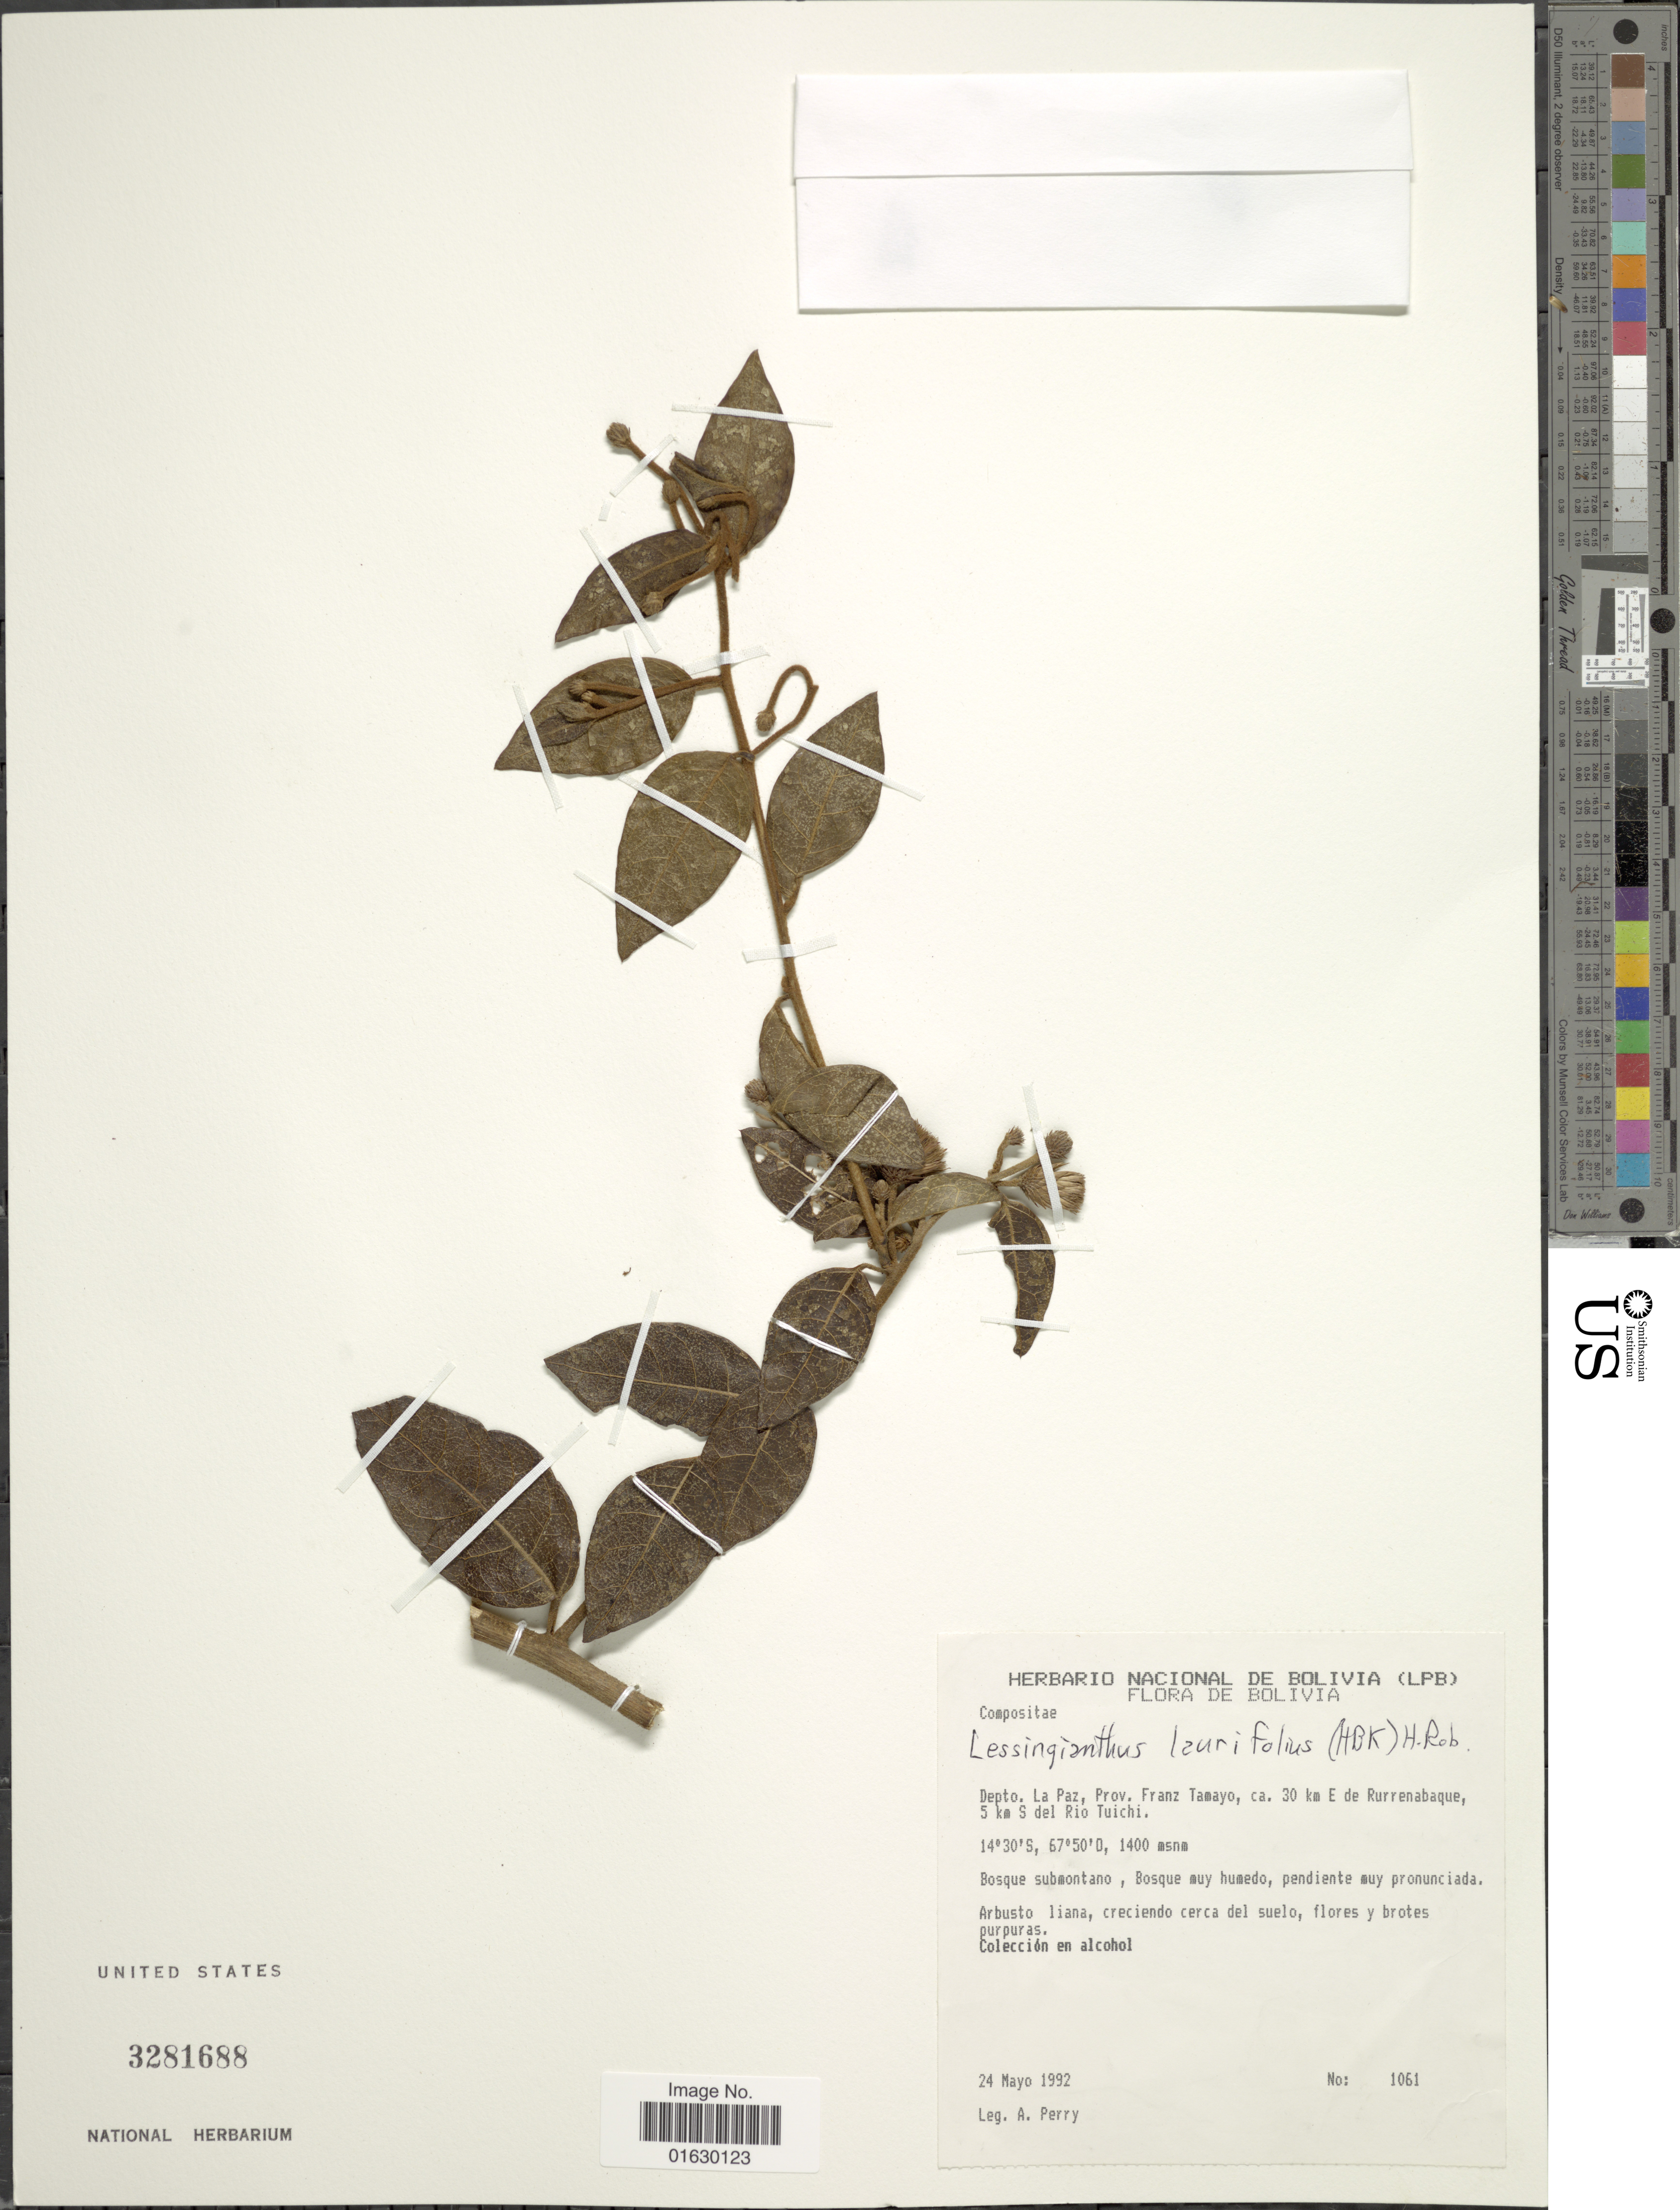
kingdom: Plantae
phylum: Tracheophyta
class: Magnoliopsida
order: Asterales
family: Asteraceae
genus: Lessingianthus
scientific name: Lessingianthus laurifolius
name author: (DC.) H. Rob.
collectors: A. Perry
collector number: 1061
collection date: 1992-05-24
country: Bolivia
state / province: La Paz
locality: Depto. La Paz, prov. Franz Tamayo, ca 30 km E de Rurrenabaque, 5 km S del Rio Tuichi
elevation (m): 1400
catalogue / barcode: US 3281688